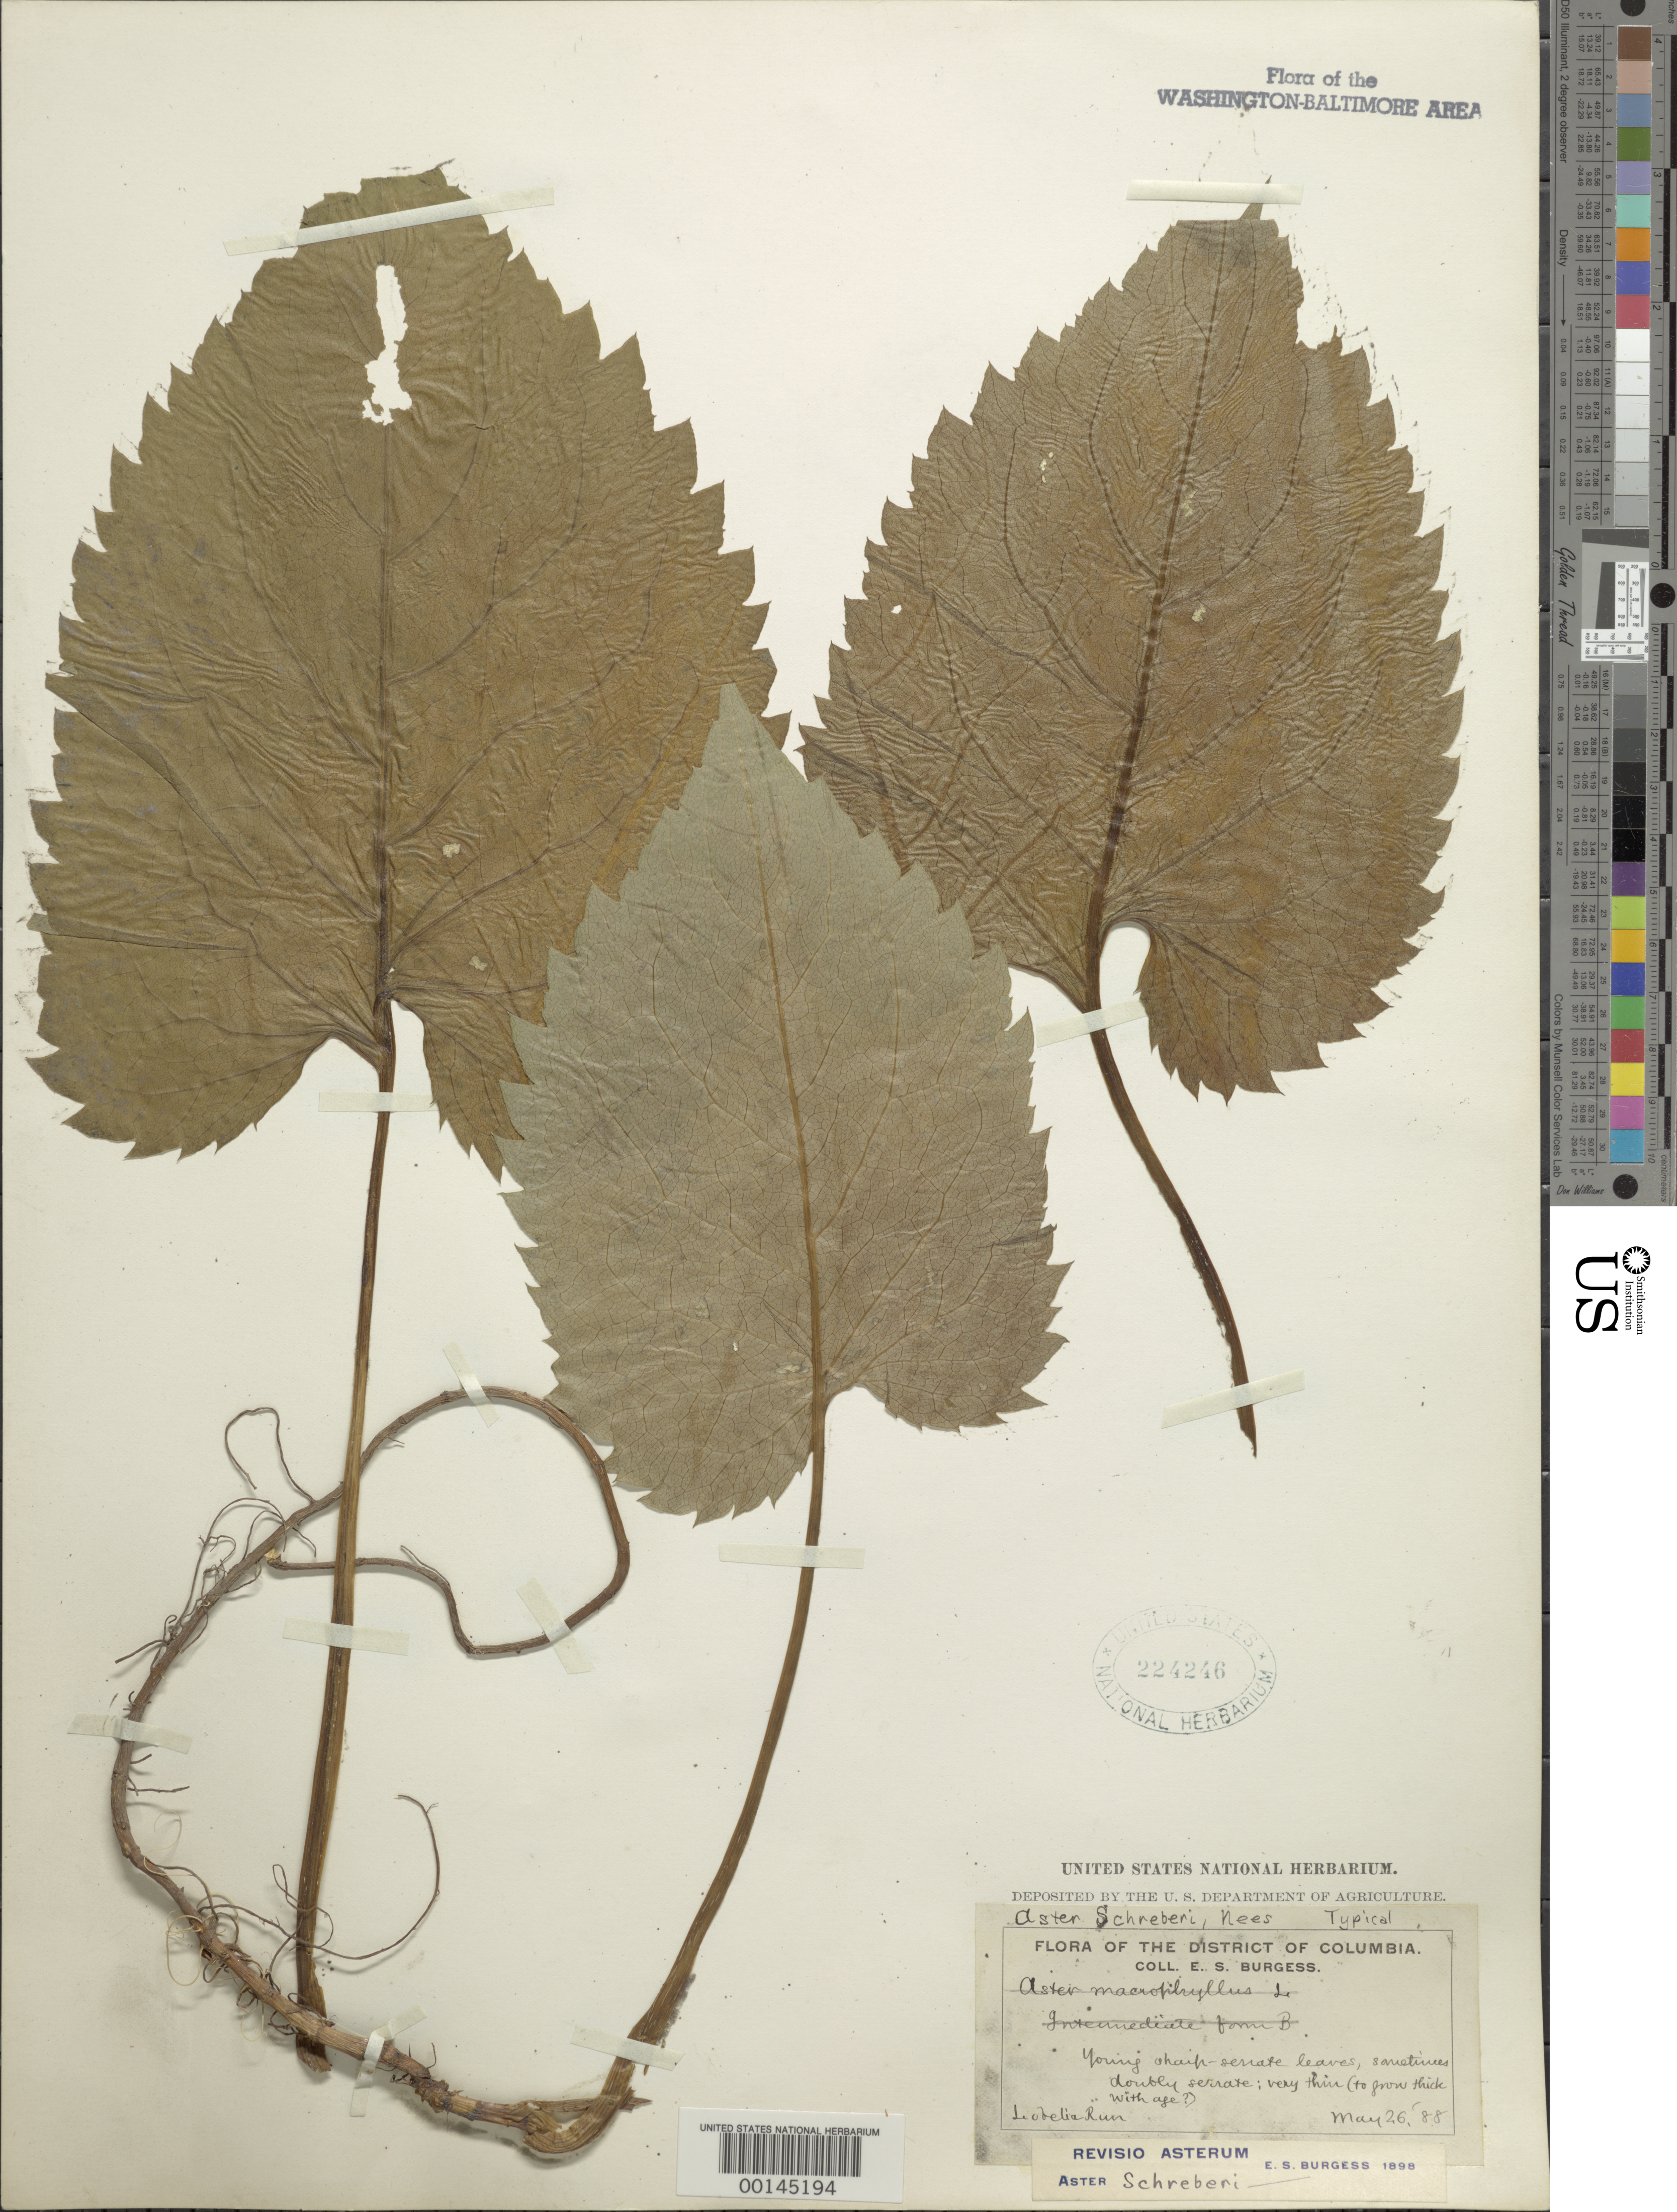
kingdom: Plantae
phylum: Tracheophyta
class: Magnoliopsida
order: Asterales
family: Asteraceae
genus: Eurybia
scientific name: Eurybia schreberi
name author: (Nees) Nees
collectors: E. Burgess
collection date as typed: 26 May 1888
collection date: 1888-05-26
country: United States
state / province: District of Columbia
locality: Lobelia Run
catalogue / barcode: US 224246